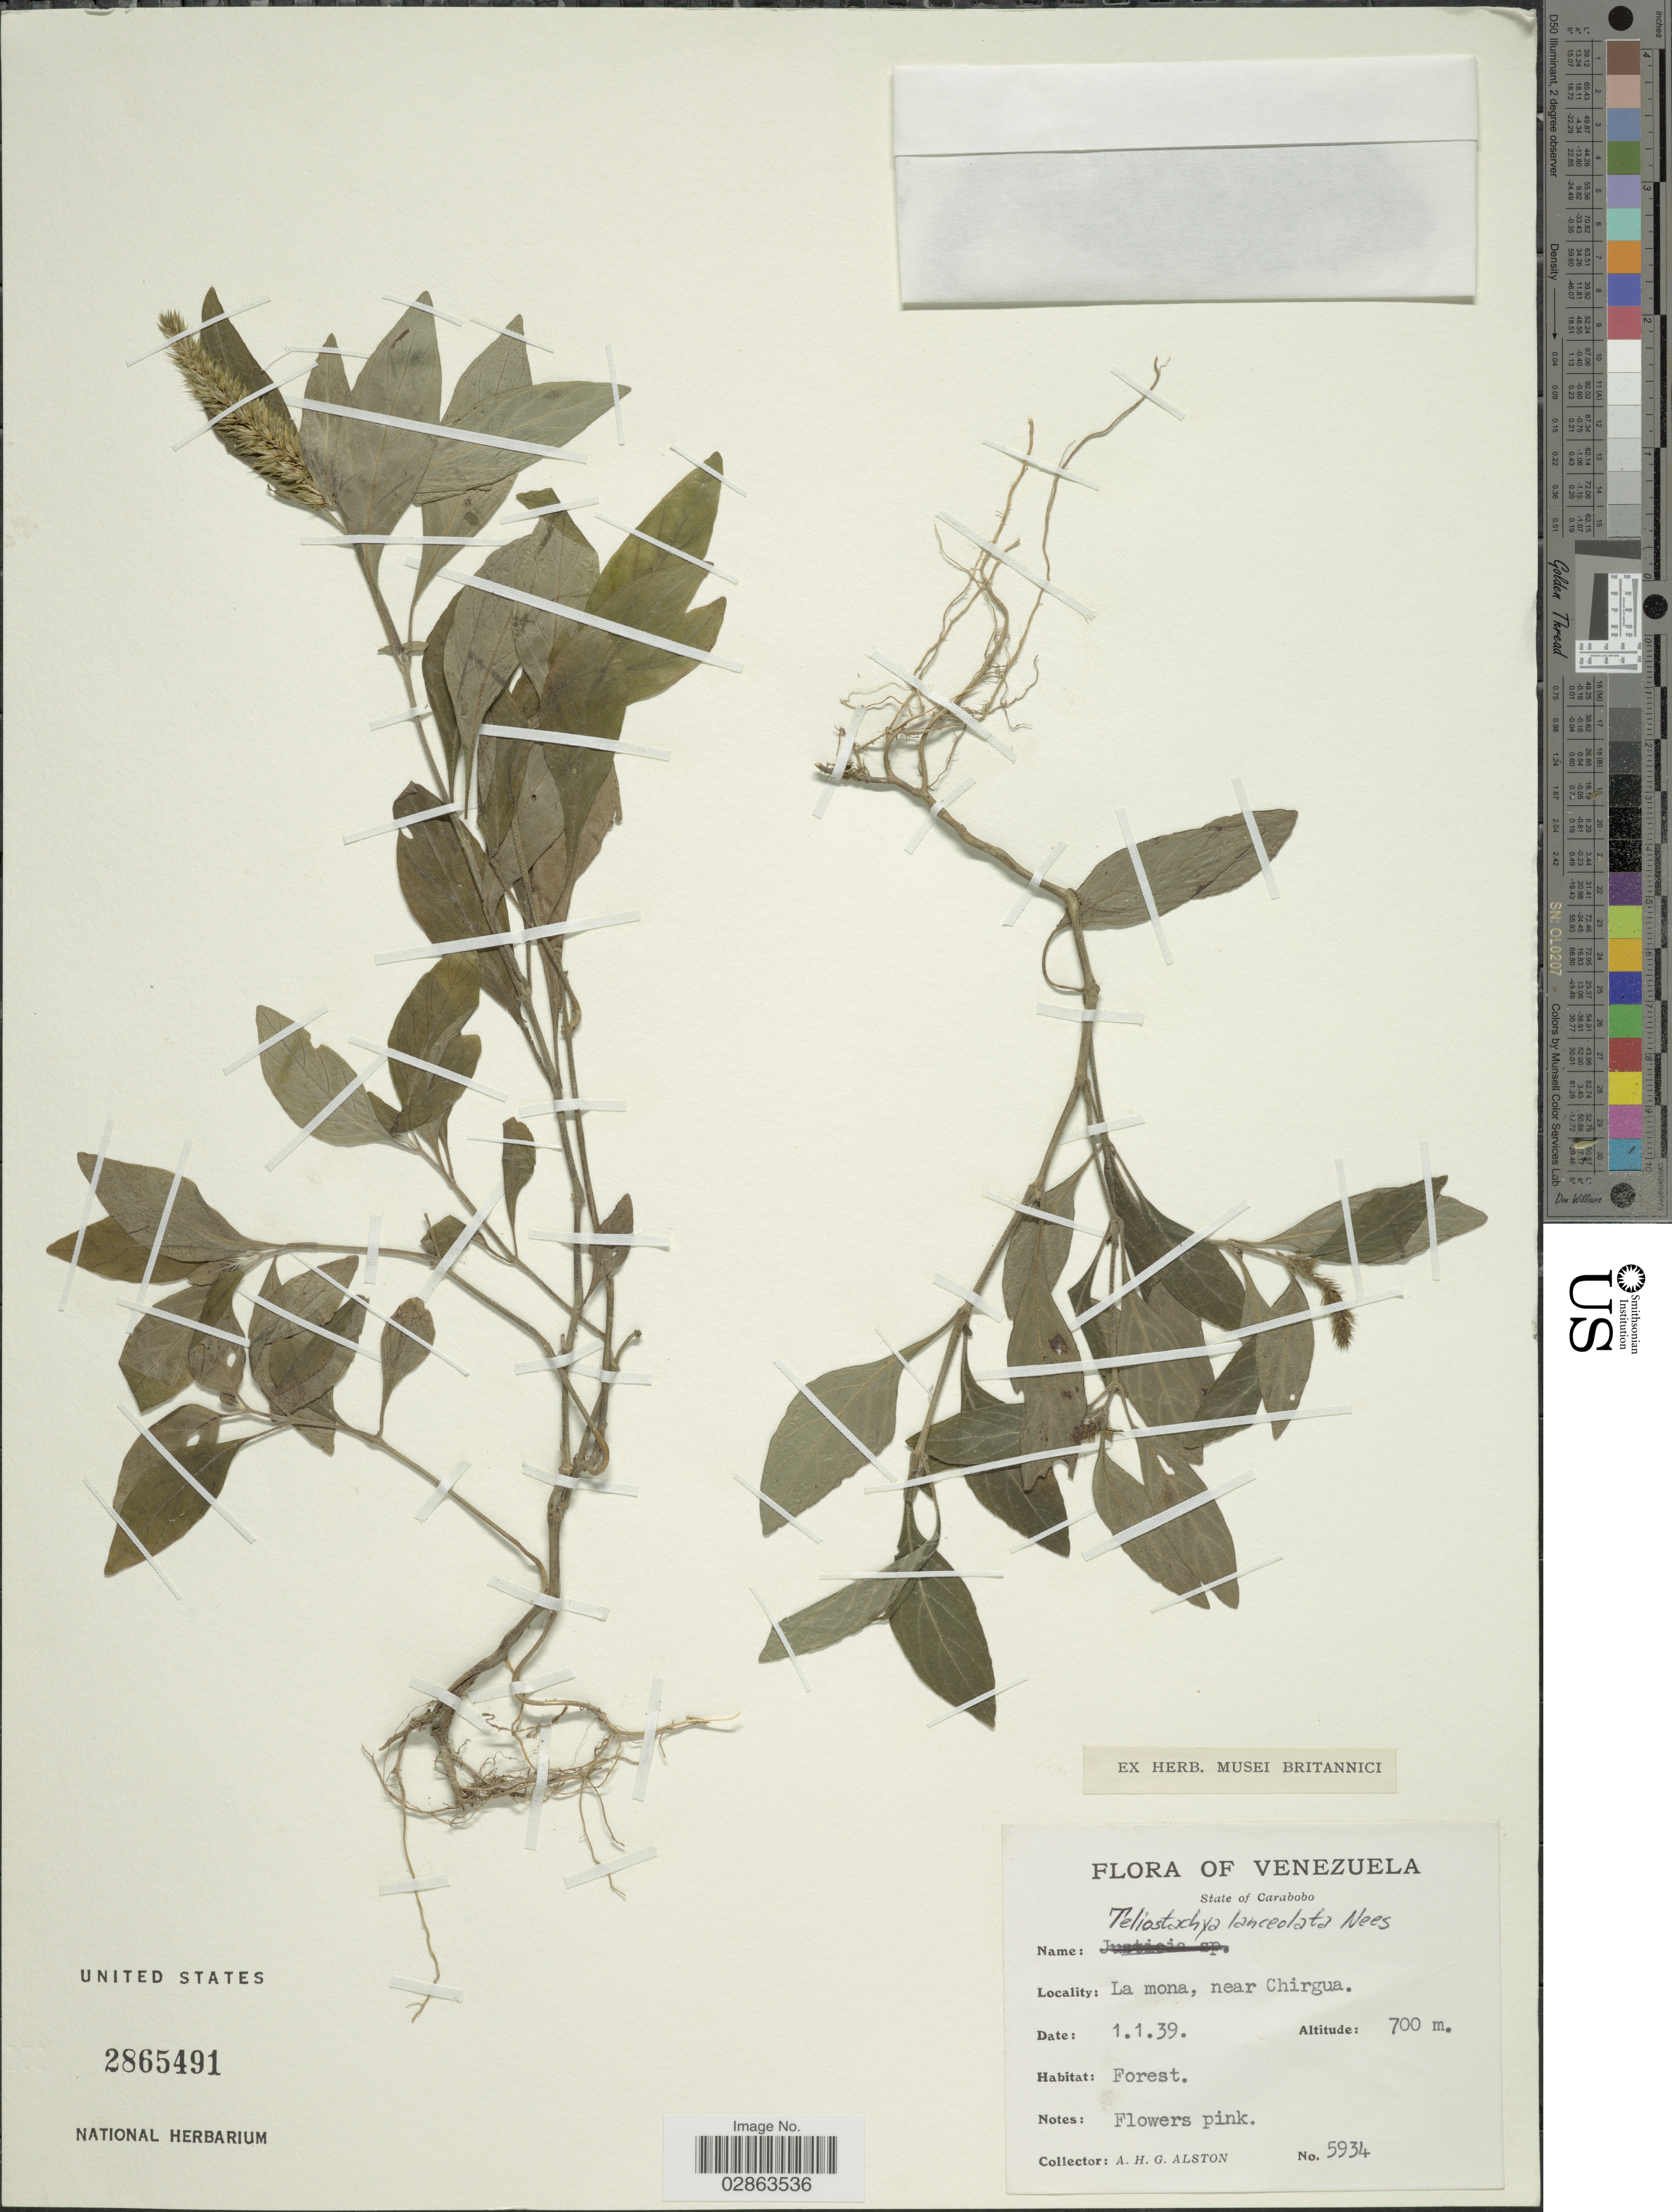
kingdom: Plantae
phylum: Tracheophyta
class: Magnoliopsida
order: Lamiales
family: Acanthaceae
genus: Teliostachya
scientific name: Teliostachya lanceolata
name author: Nees in Mart.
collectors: A. H. Alston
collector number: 5934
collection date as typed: Transcribed d/m/y: 1/1/39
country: Venezuela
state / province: Carabobo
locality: La Mona, near Chirgua.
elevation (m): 700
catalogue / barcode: US 2865491